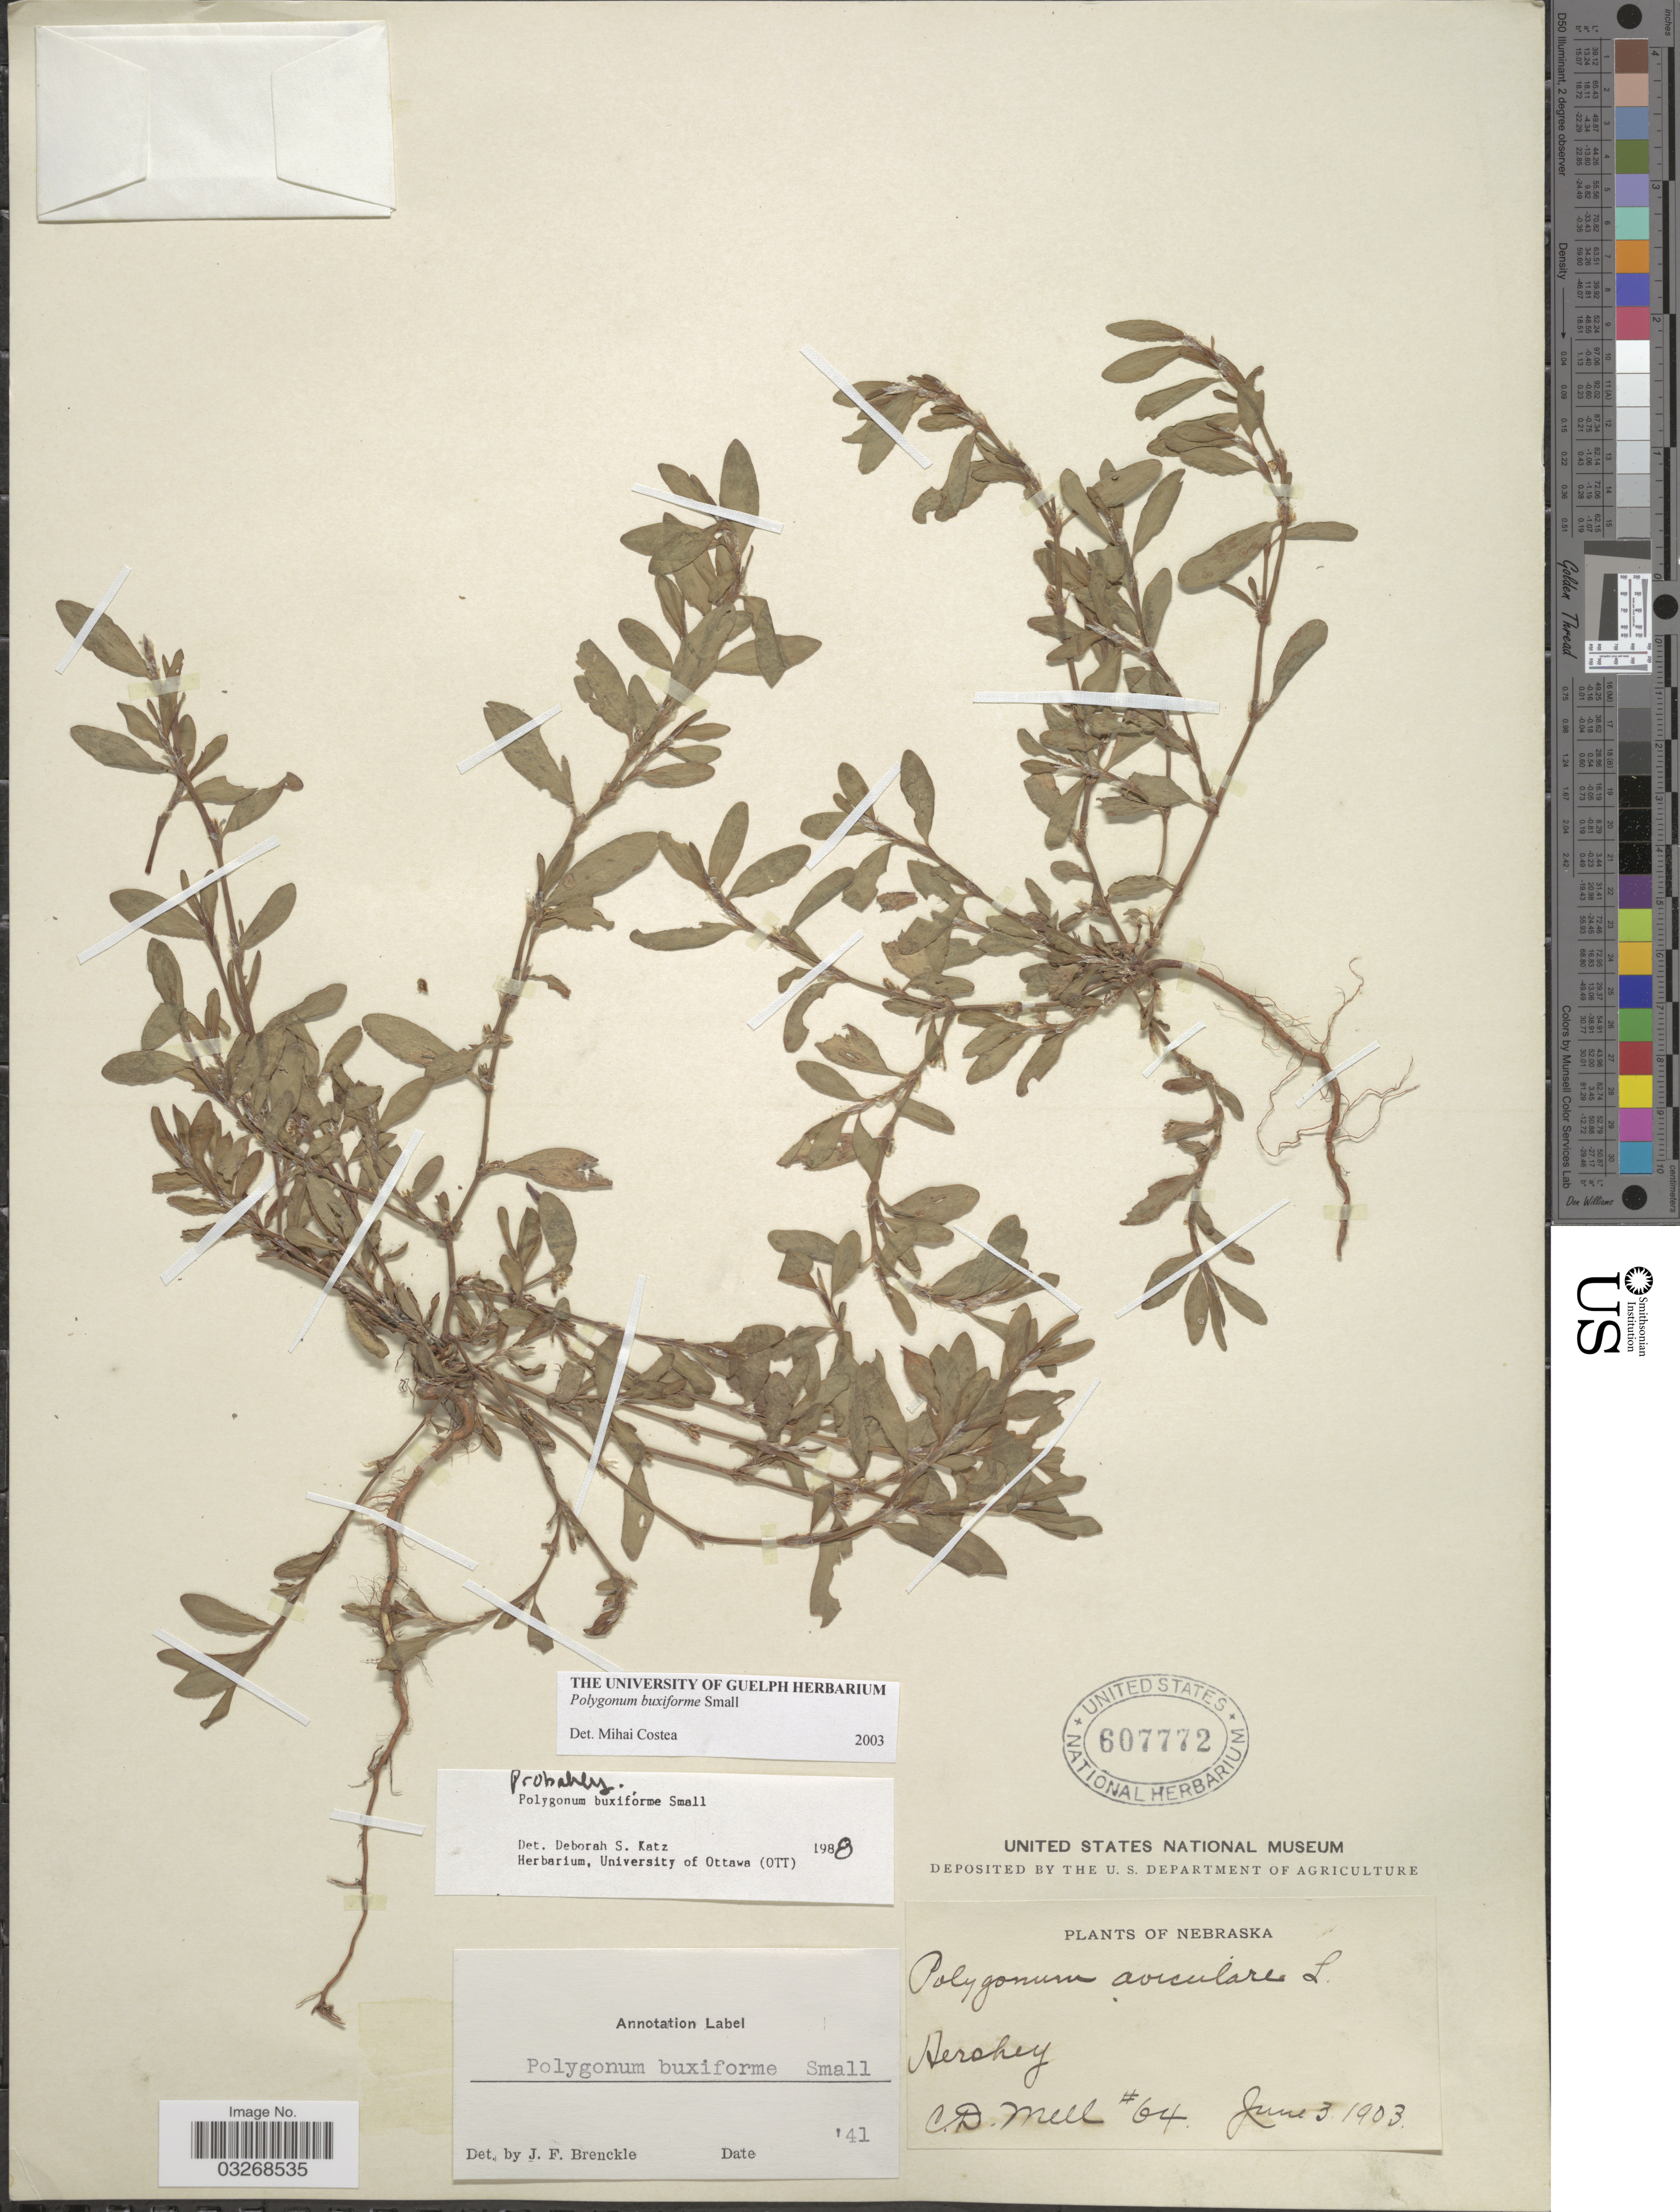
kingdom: Plantae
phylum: Tracheophyta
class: Magnoliopsida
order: Caryophyllales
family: Polygonaceae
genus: Polygonum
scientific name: Polygonum buxiforme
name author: Small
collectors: C. D. Mell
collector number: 64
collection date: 1903-06-03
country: United States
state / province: Nebraska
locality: Hershey.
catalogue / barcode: US 607772